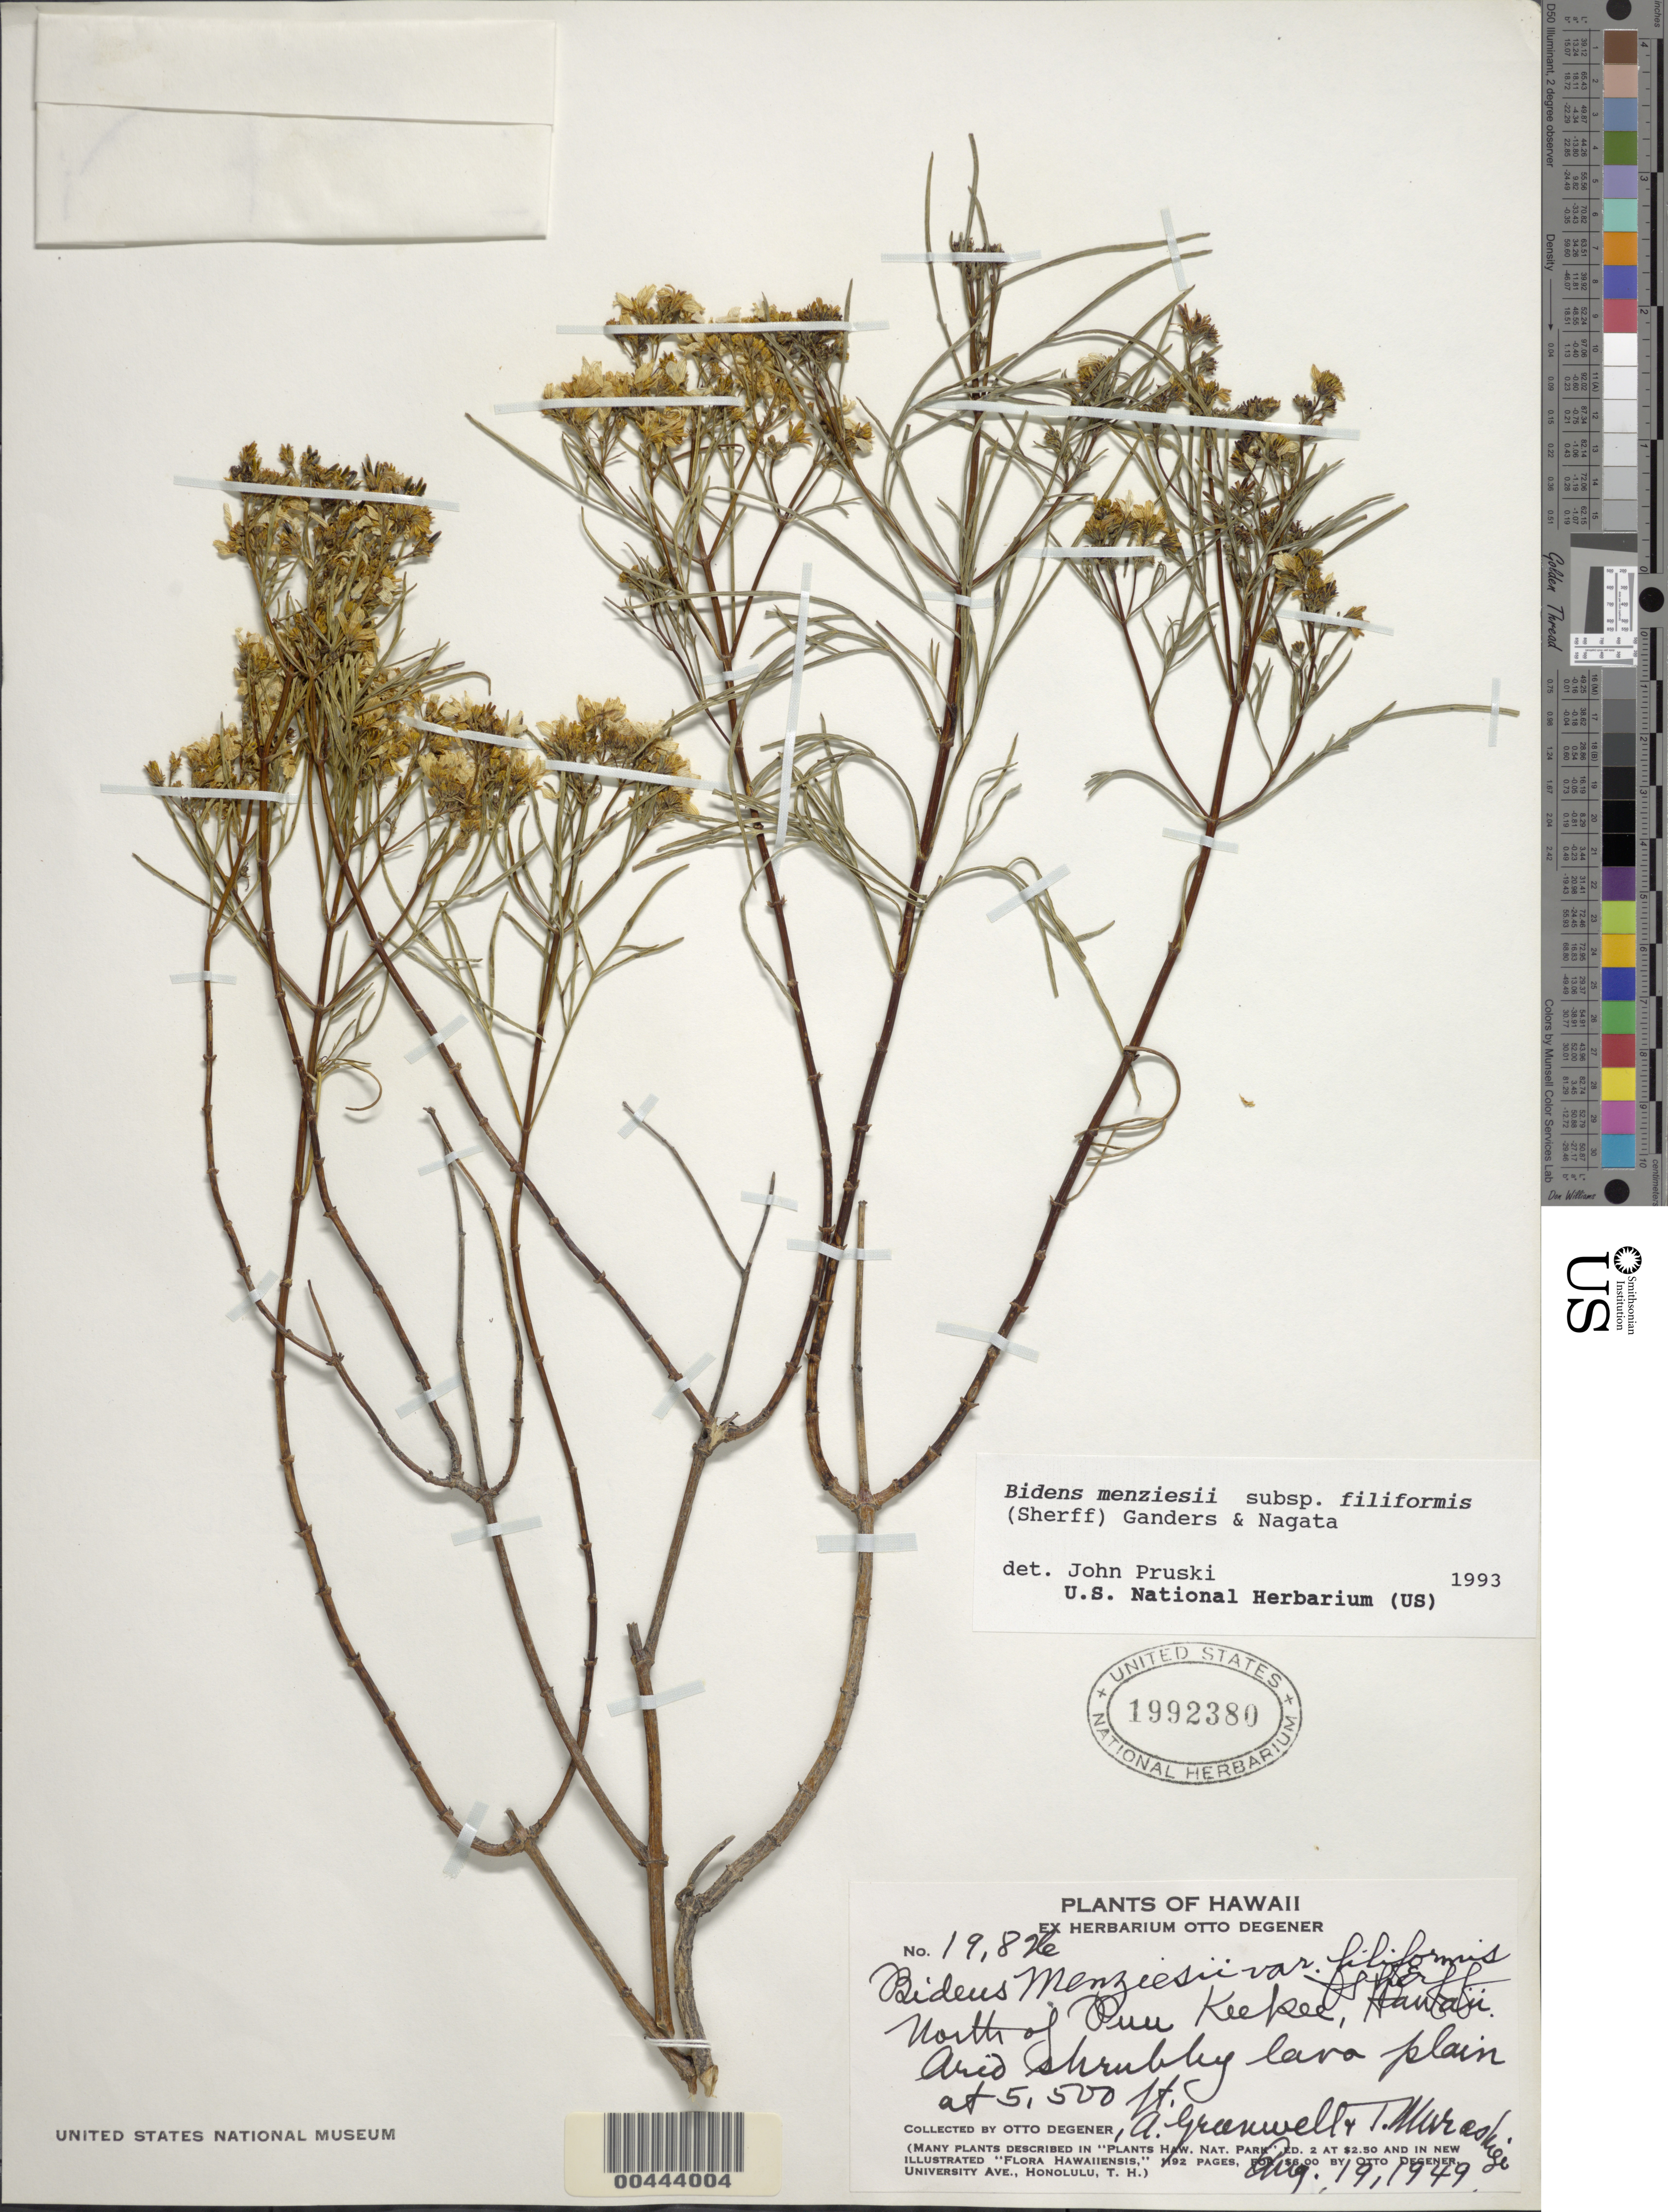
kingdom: Plantae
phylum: Tracheophyta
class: Magnoliopsida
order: Asterales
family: Asteraceae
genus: Bidens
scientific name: Bidens menziesii subsp. filiformis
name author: (Sherff) Ganders & Nagata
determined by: Pruski, J. F.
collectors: O. Degener, A. B. Greenwell & T. Murashige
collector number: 19826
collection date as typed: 19 Aug 1949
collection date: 1949-08-19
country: United States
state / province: Hawaii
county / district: Hawaii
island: Hawaii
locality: North of Puu Keekee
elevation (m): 1676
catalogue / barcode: US 1992380